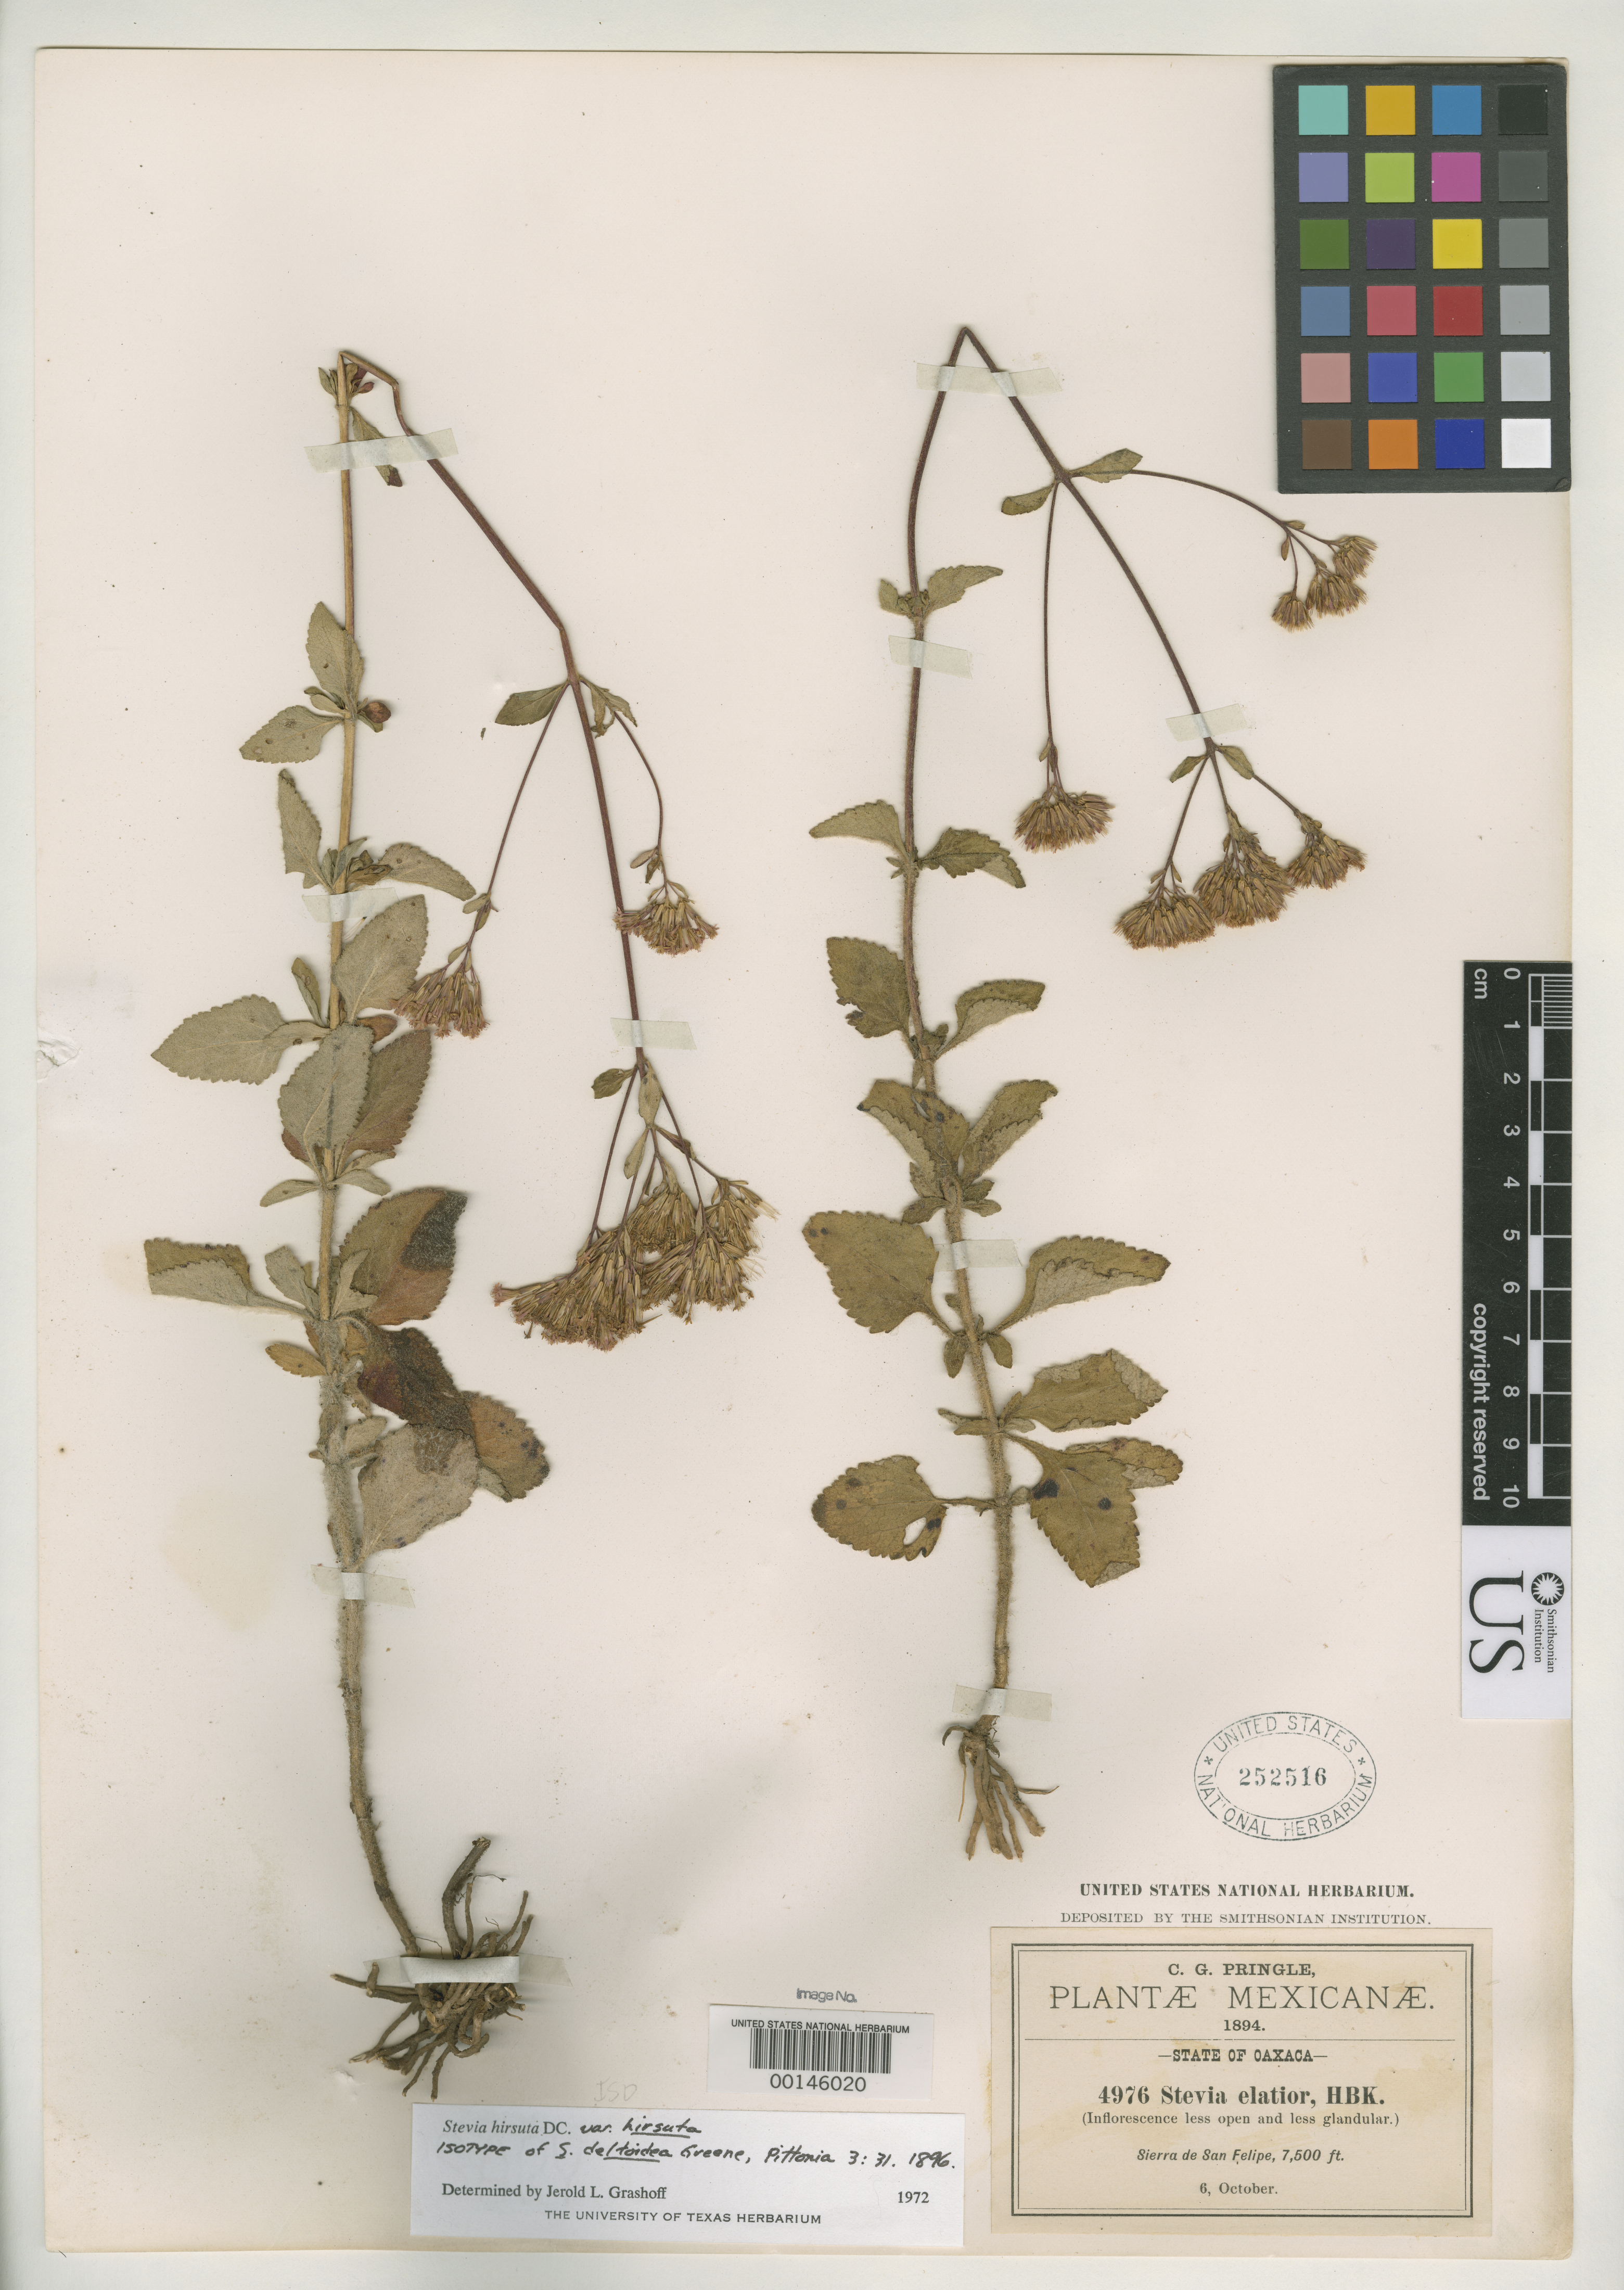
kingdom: Plantae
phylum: Tracheophyta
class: Magnoliopsida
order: Asterales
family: Asteraceae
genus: Stevia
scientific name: Stevia deltoidea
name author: Greene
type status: Isotype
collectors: C. G. Pringle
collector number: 4976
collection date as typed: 06 Oct 1894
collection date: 1894-10-06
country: Mexico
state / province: Oaxaca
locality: Sierra de San Felipe; alt. 7500 ft.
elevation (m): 2286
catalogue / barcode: US 252516